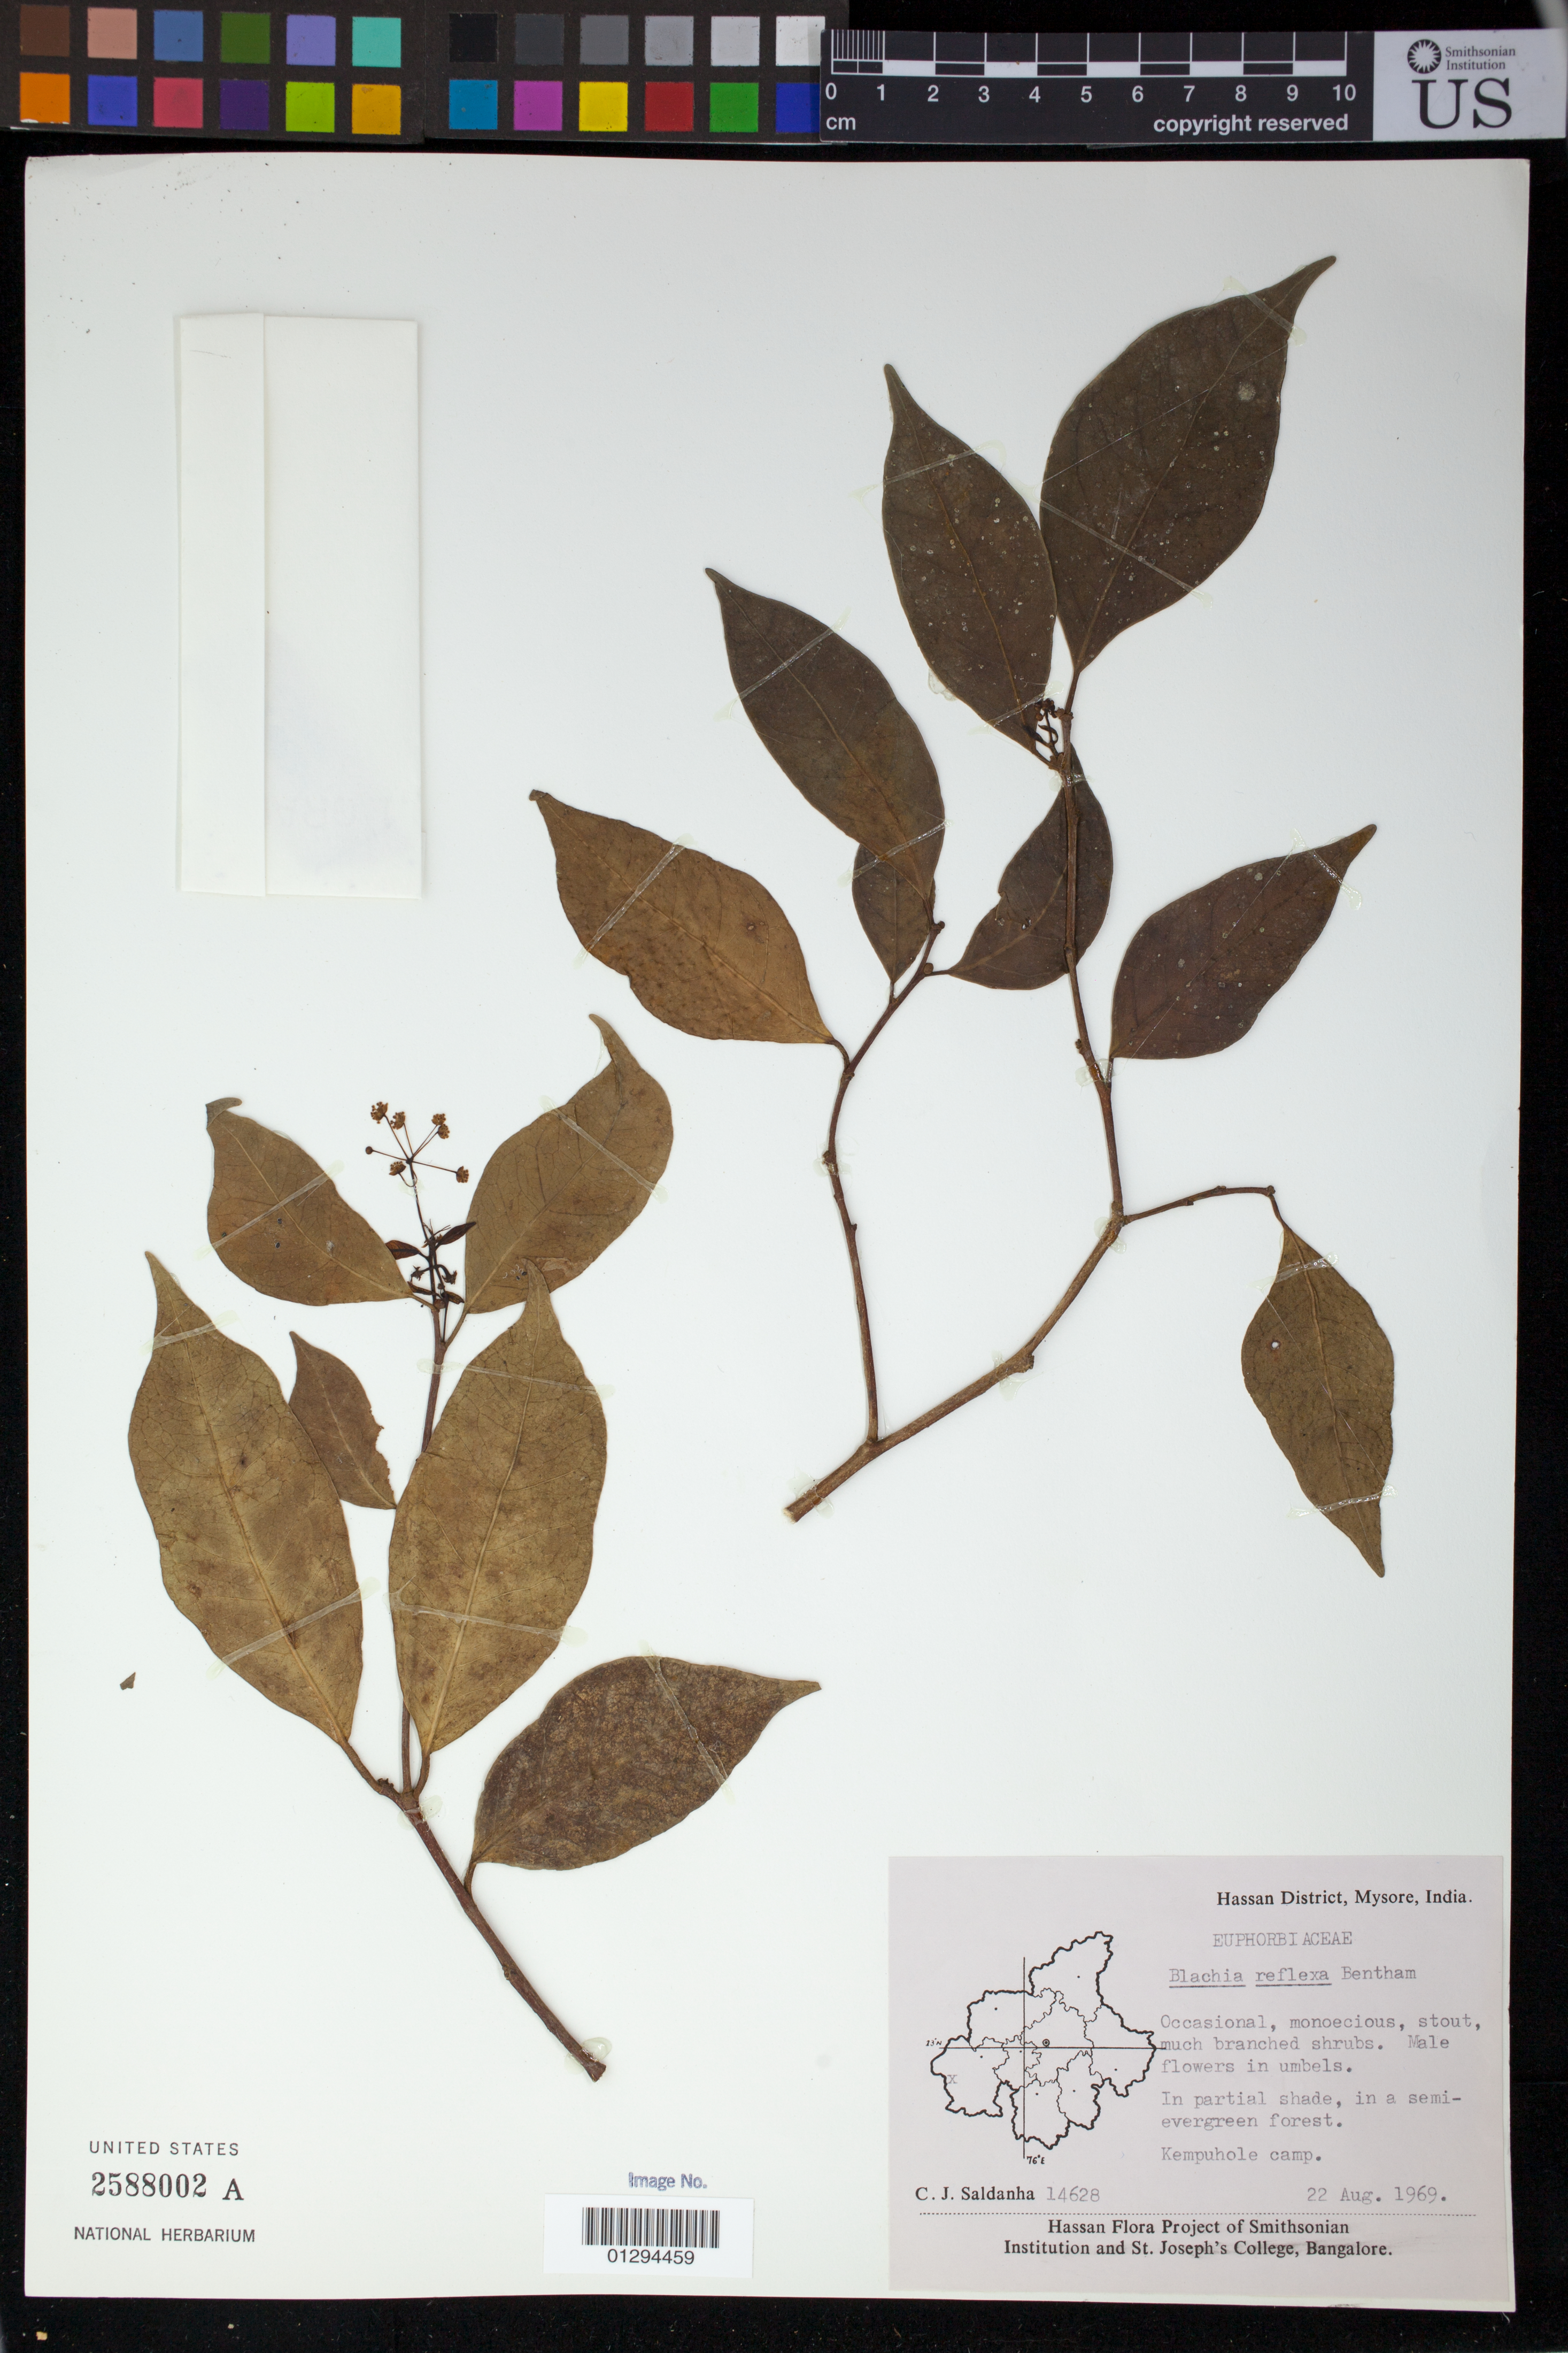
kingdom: Plantae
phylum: Tracheophyta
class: Magnoliopsida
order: Malpighiales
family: Euphorbiaceae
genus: Blachia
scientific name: Blachia reflexa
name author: Benth.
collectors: C. J. Saldanha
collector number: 14628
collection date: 1969-08-22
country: India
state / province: Karnataka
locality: Hassan District, Mysore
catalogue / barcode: US 2588002A